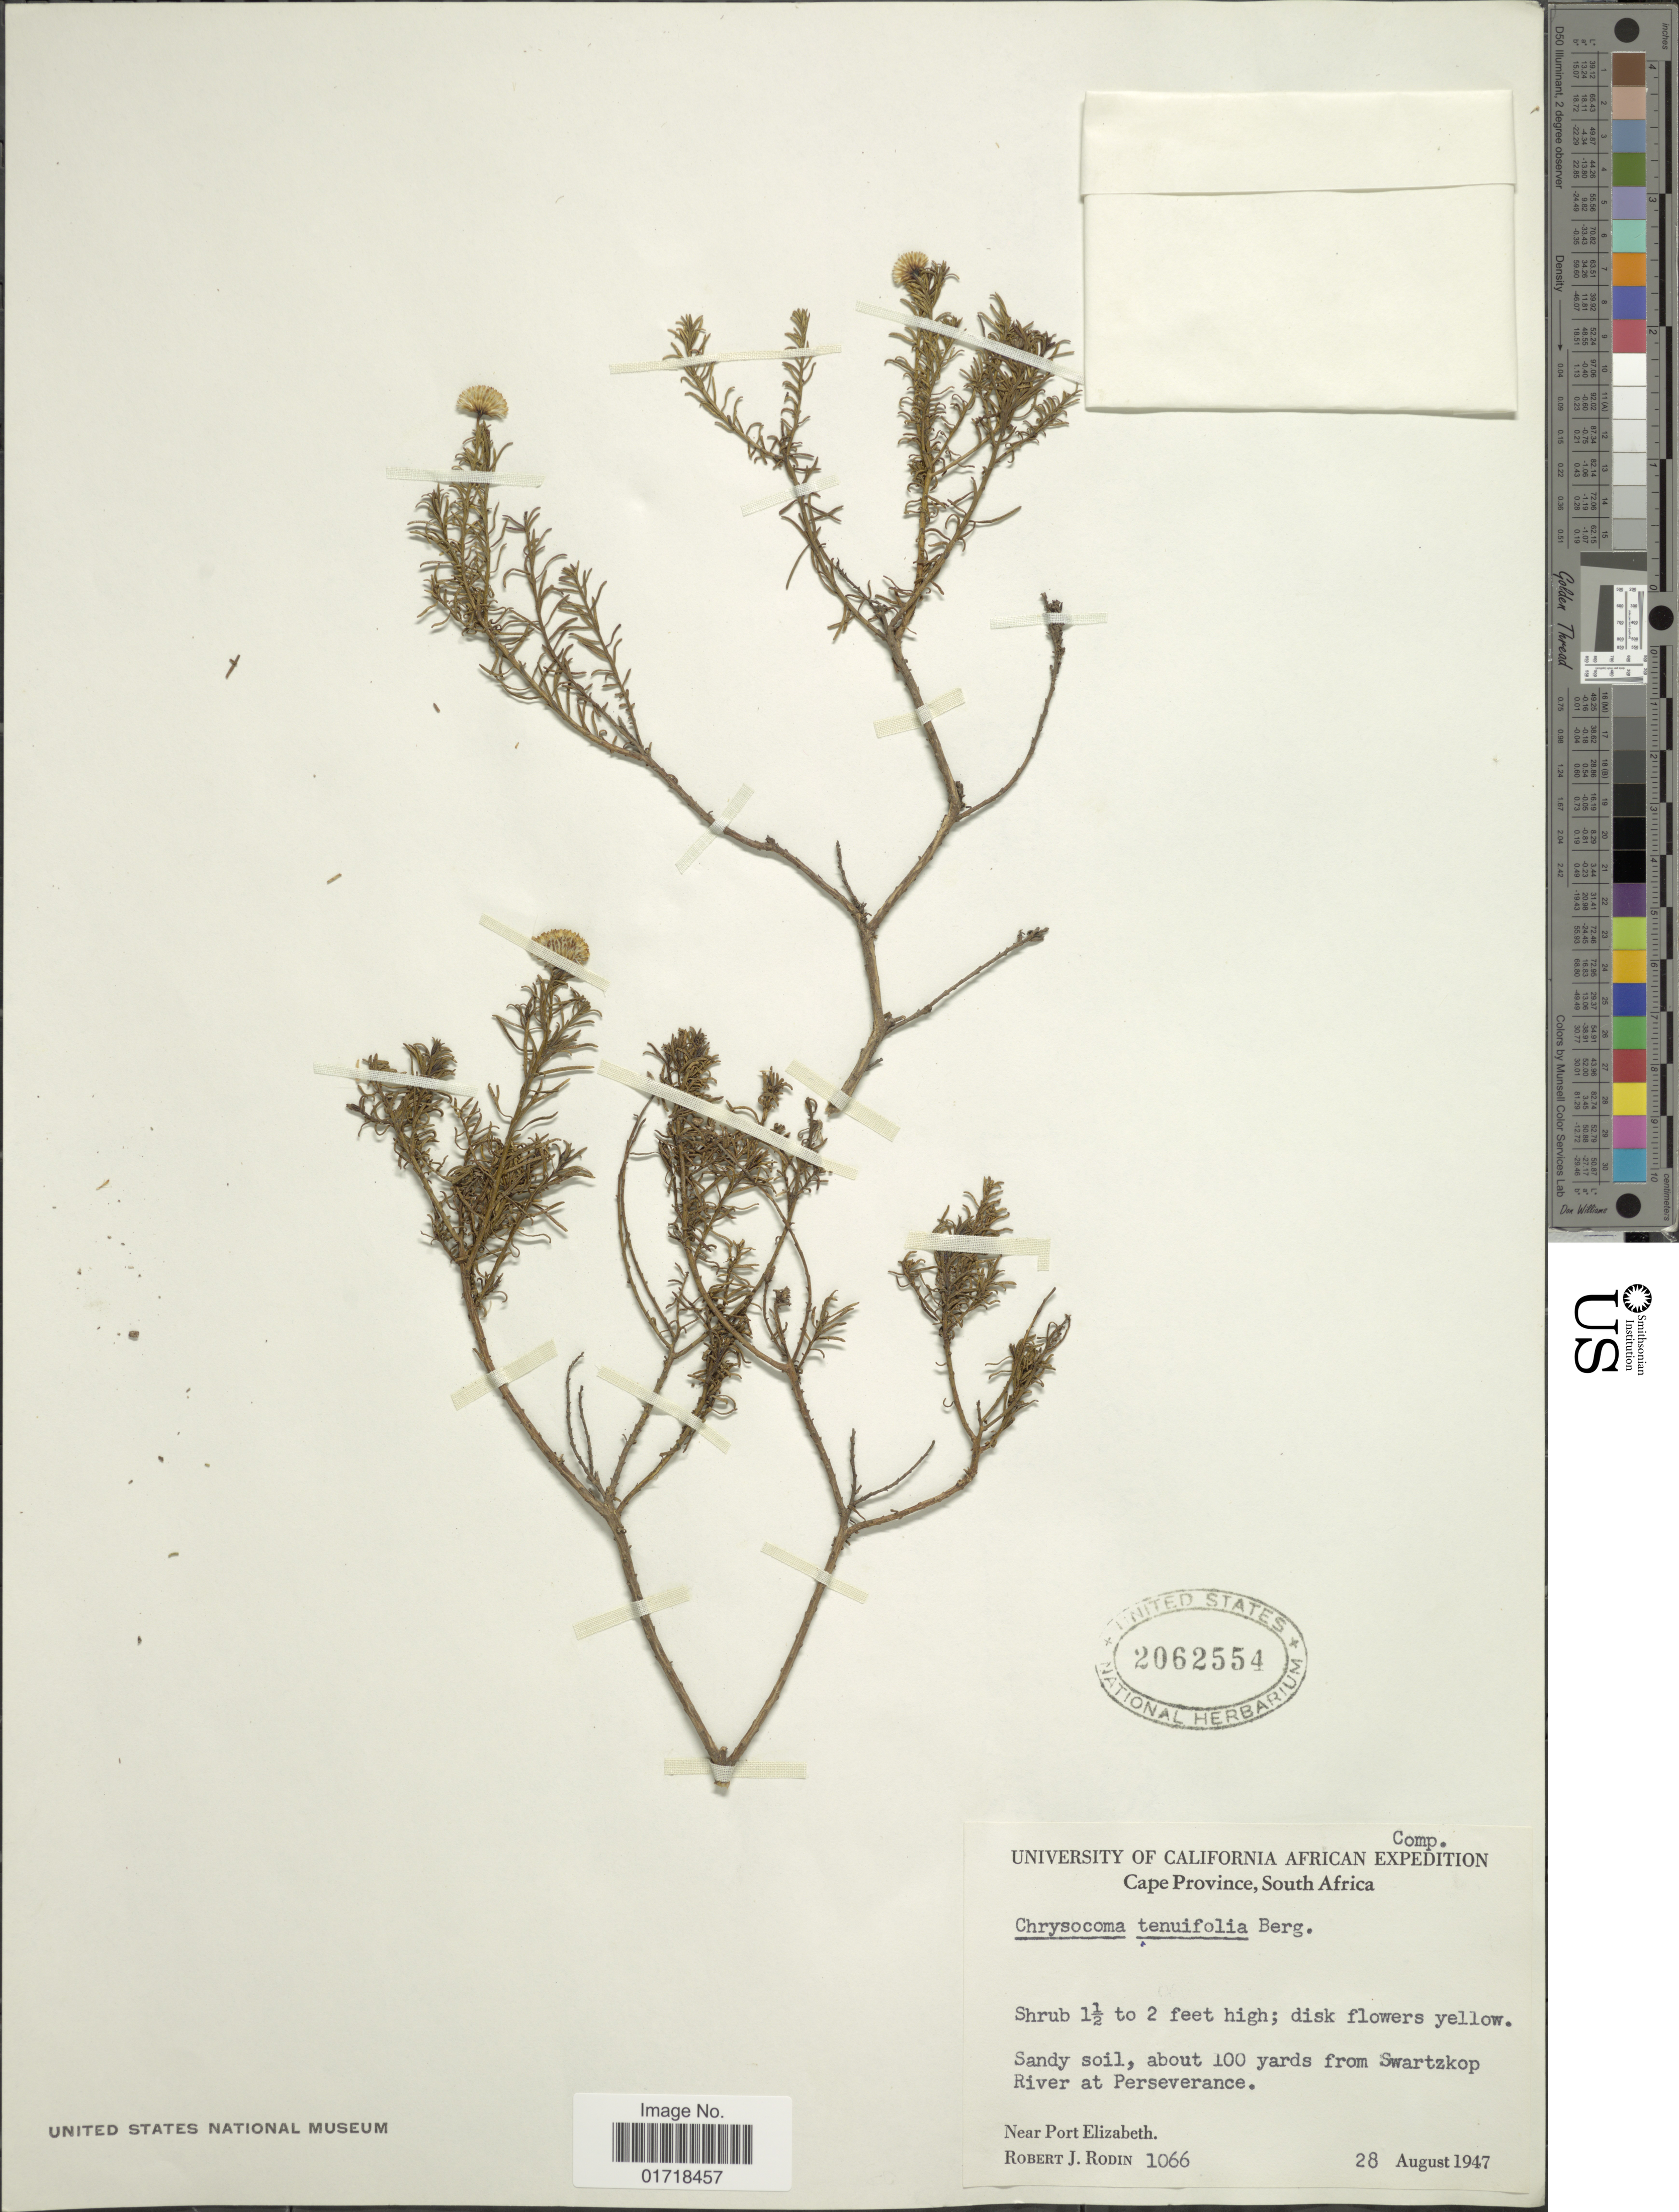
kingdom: Plantae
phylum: Tracheophyta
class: Magnoliopsida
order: Asterales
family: Asteraceae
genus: Chrysocoma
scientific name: Chrysocoma tenuifolia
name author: P.J. Bergius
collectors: R. J. Rodin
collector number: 1066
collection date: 1947-08-28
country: South Africa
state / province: Eastern Cape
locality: Sandy soil, about 100 yards from Swartzkop River at Perseverance, Near Port Elizabeth.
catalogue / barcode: US 2062554